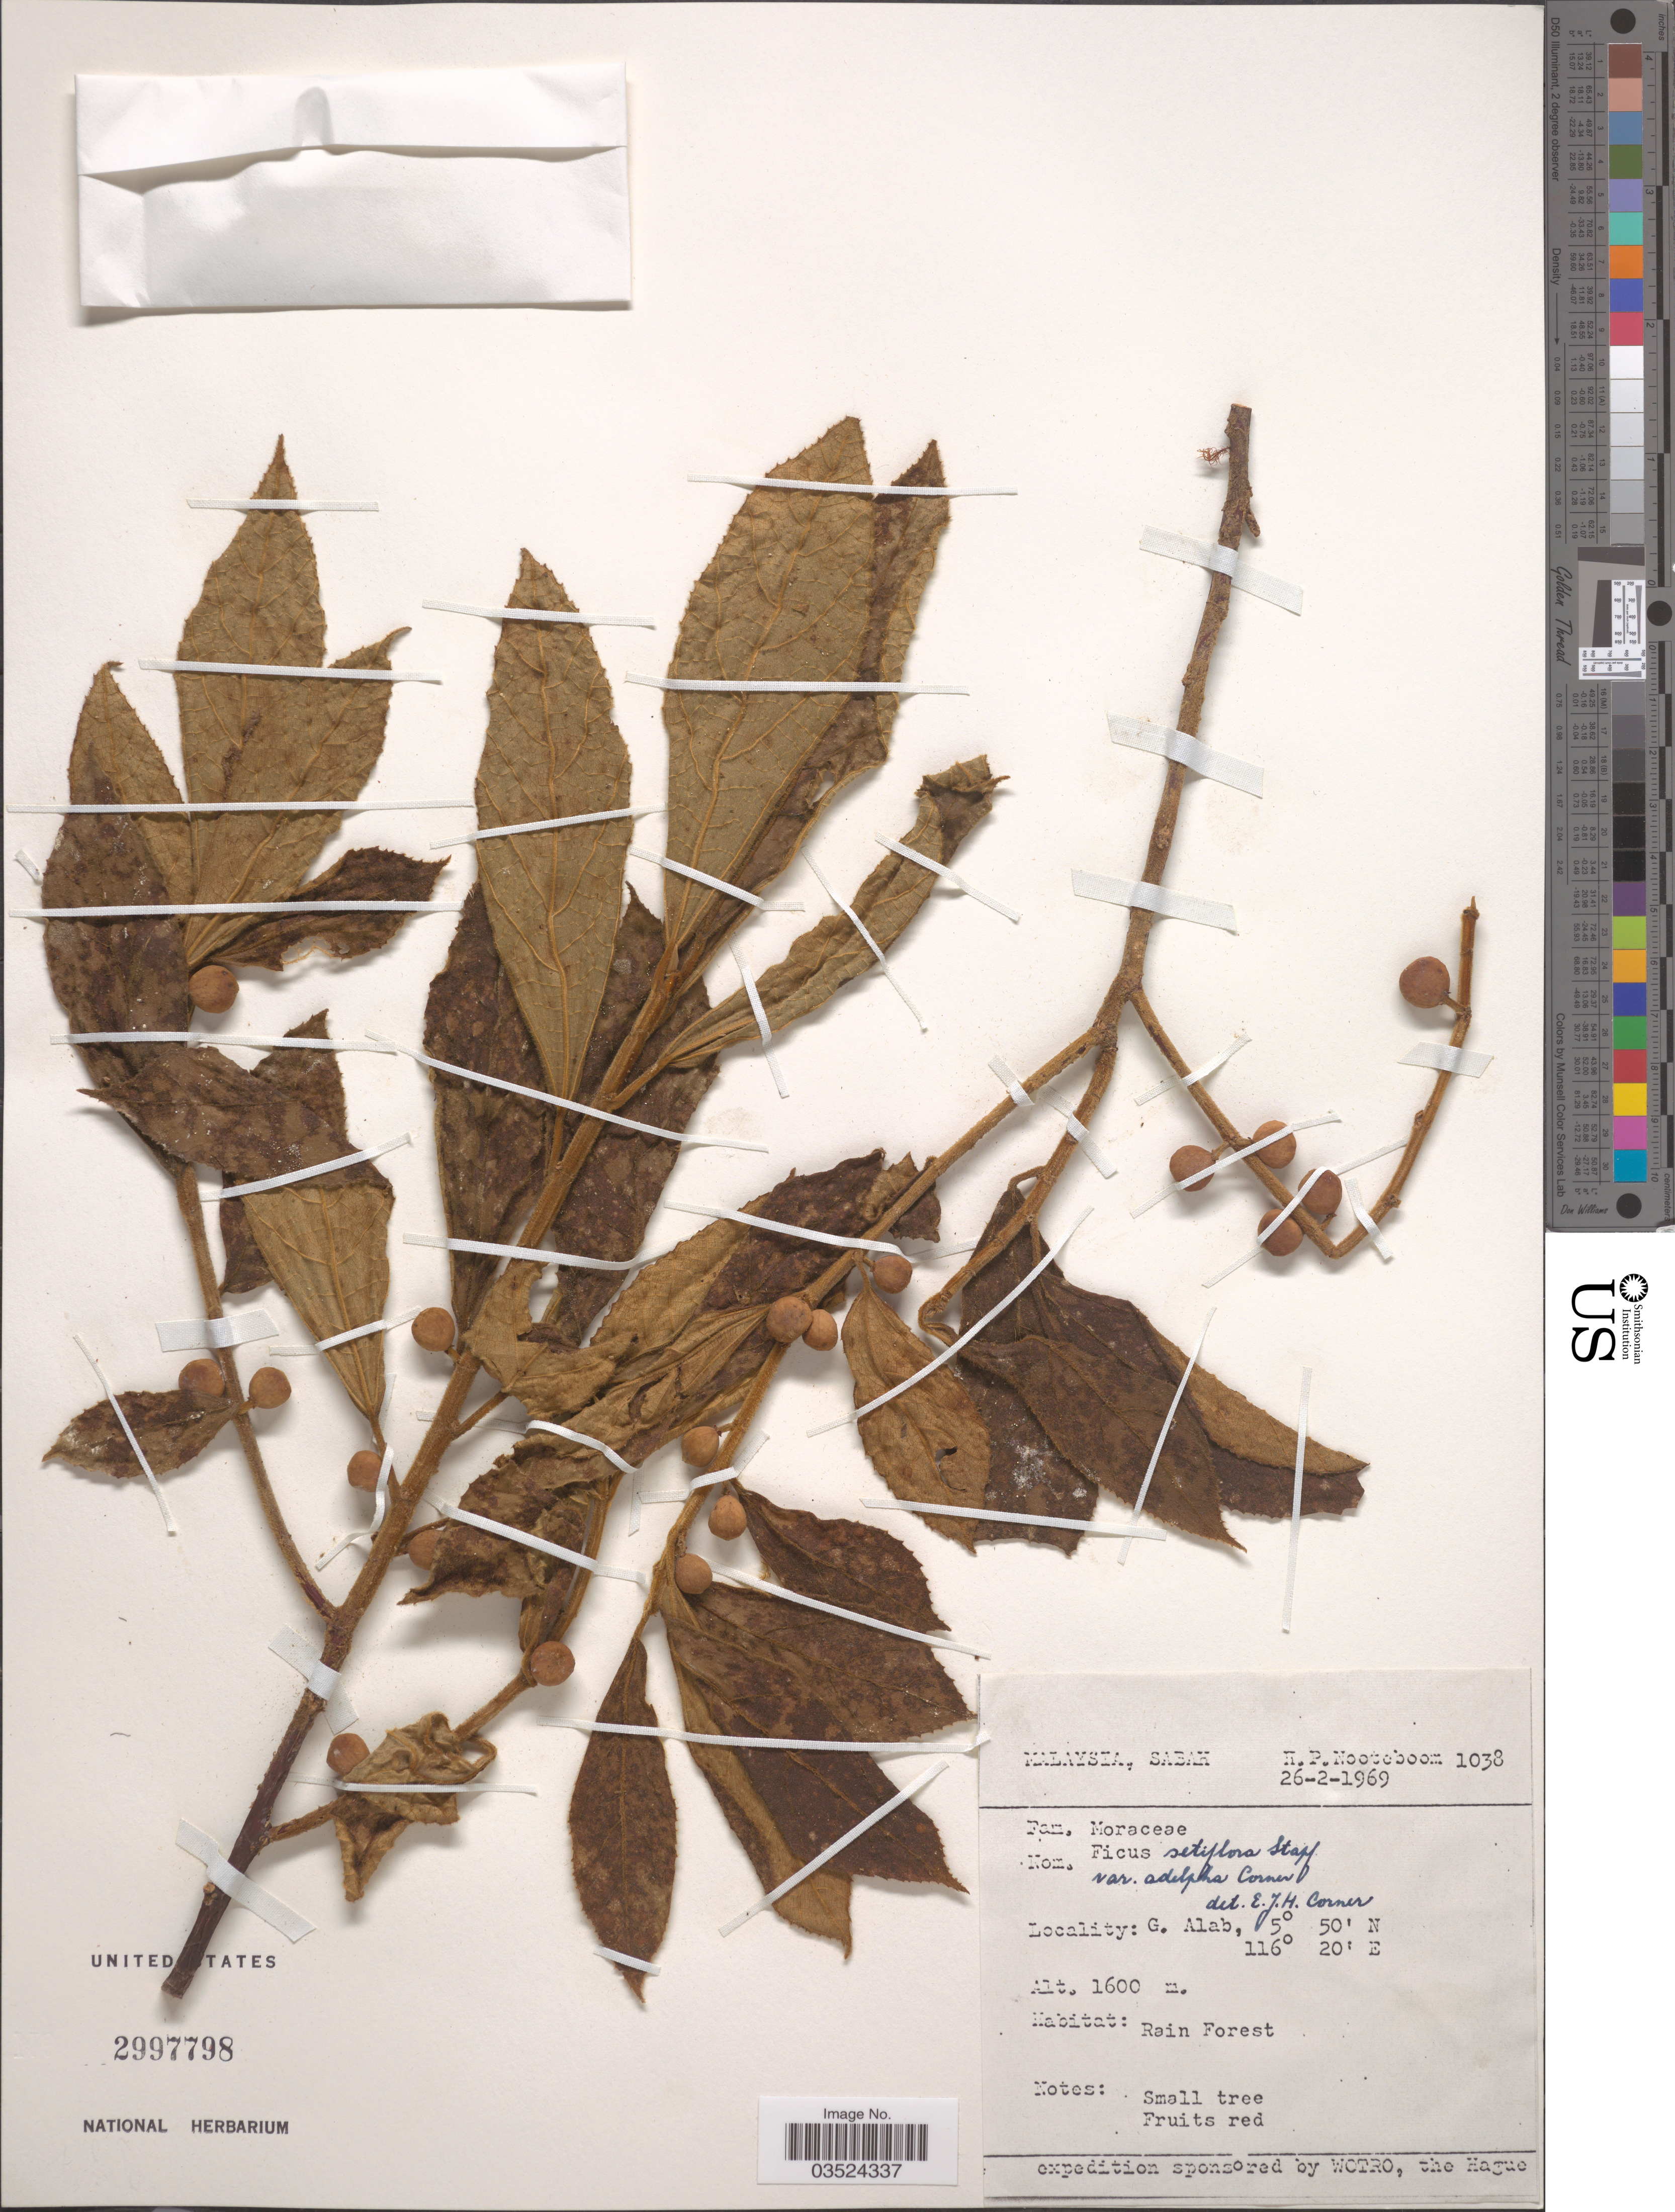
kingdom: Plantae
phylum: Tracheophyta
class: Magnoliopsida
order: Rosales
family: Moraceae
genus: Ficus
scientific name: Ficus setiflora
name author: Stapf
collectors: H. P. Nooteboom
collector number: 1038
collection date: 1969-02-26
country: Malaysia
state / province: Sabah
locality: G. Alab.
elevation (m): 1600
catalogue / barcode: US 2997798